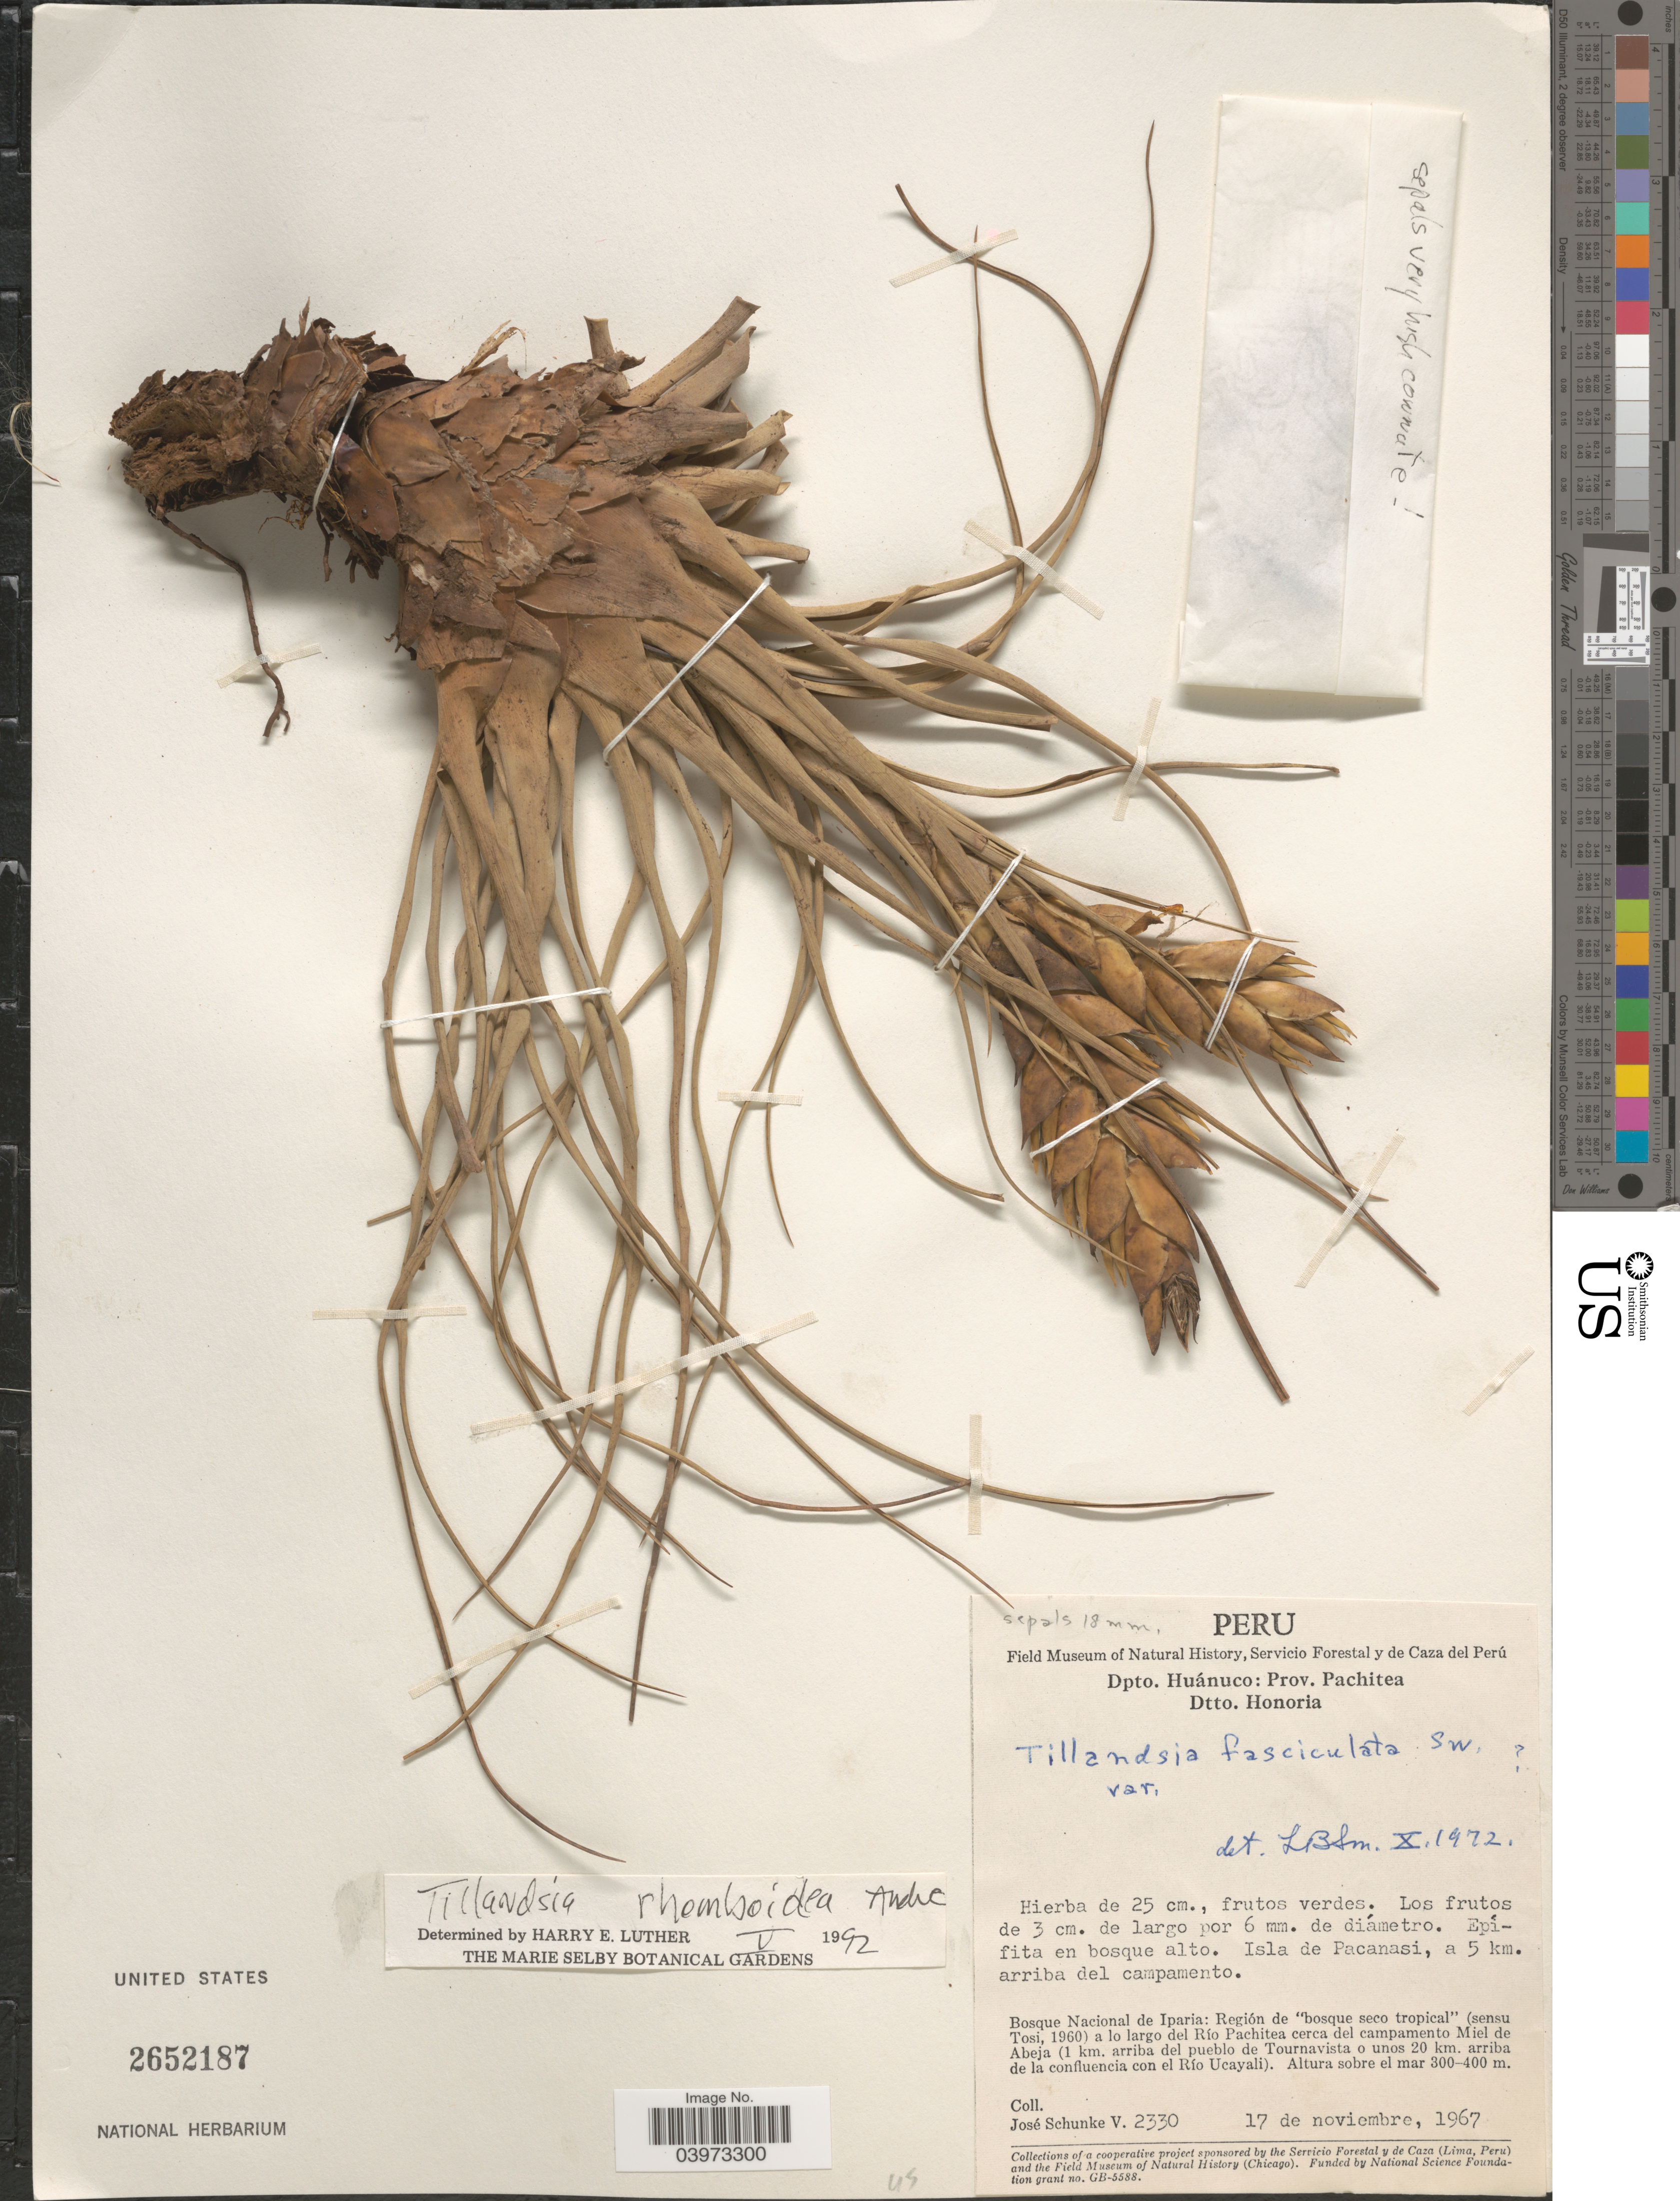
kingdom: Plantae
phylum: Tracheophyta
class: Liliopsida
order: Poales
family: Bromeliaceae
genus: Tillandsia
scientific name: Tillandsia fasciculata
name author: Sw.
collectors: J. Schunke Vigo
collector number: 2330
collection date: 1967-11-17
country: Peru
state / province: Huánuco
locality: Dpto. Huánuco: Prov. Pachitea Dtto. Honoria. Isla de Pacanasi, a 5 km. arriba del campamento. Bosque Nacional de Iparia: Región de "bosque seco tropical" (sensu Tosi, 1960) a lo largo del Río Pachitea cerca del campamento Miel de Abeja (1 km. arriba del pueblo de Tournavista o unos 20 km. arriba de la confluencia con el Río Ucayali).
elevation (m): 300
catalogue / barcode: US 2652187